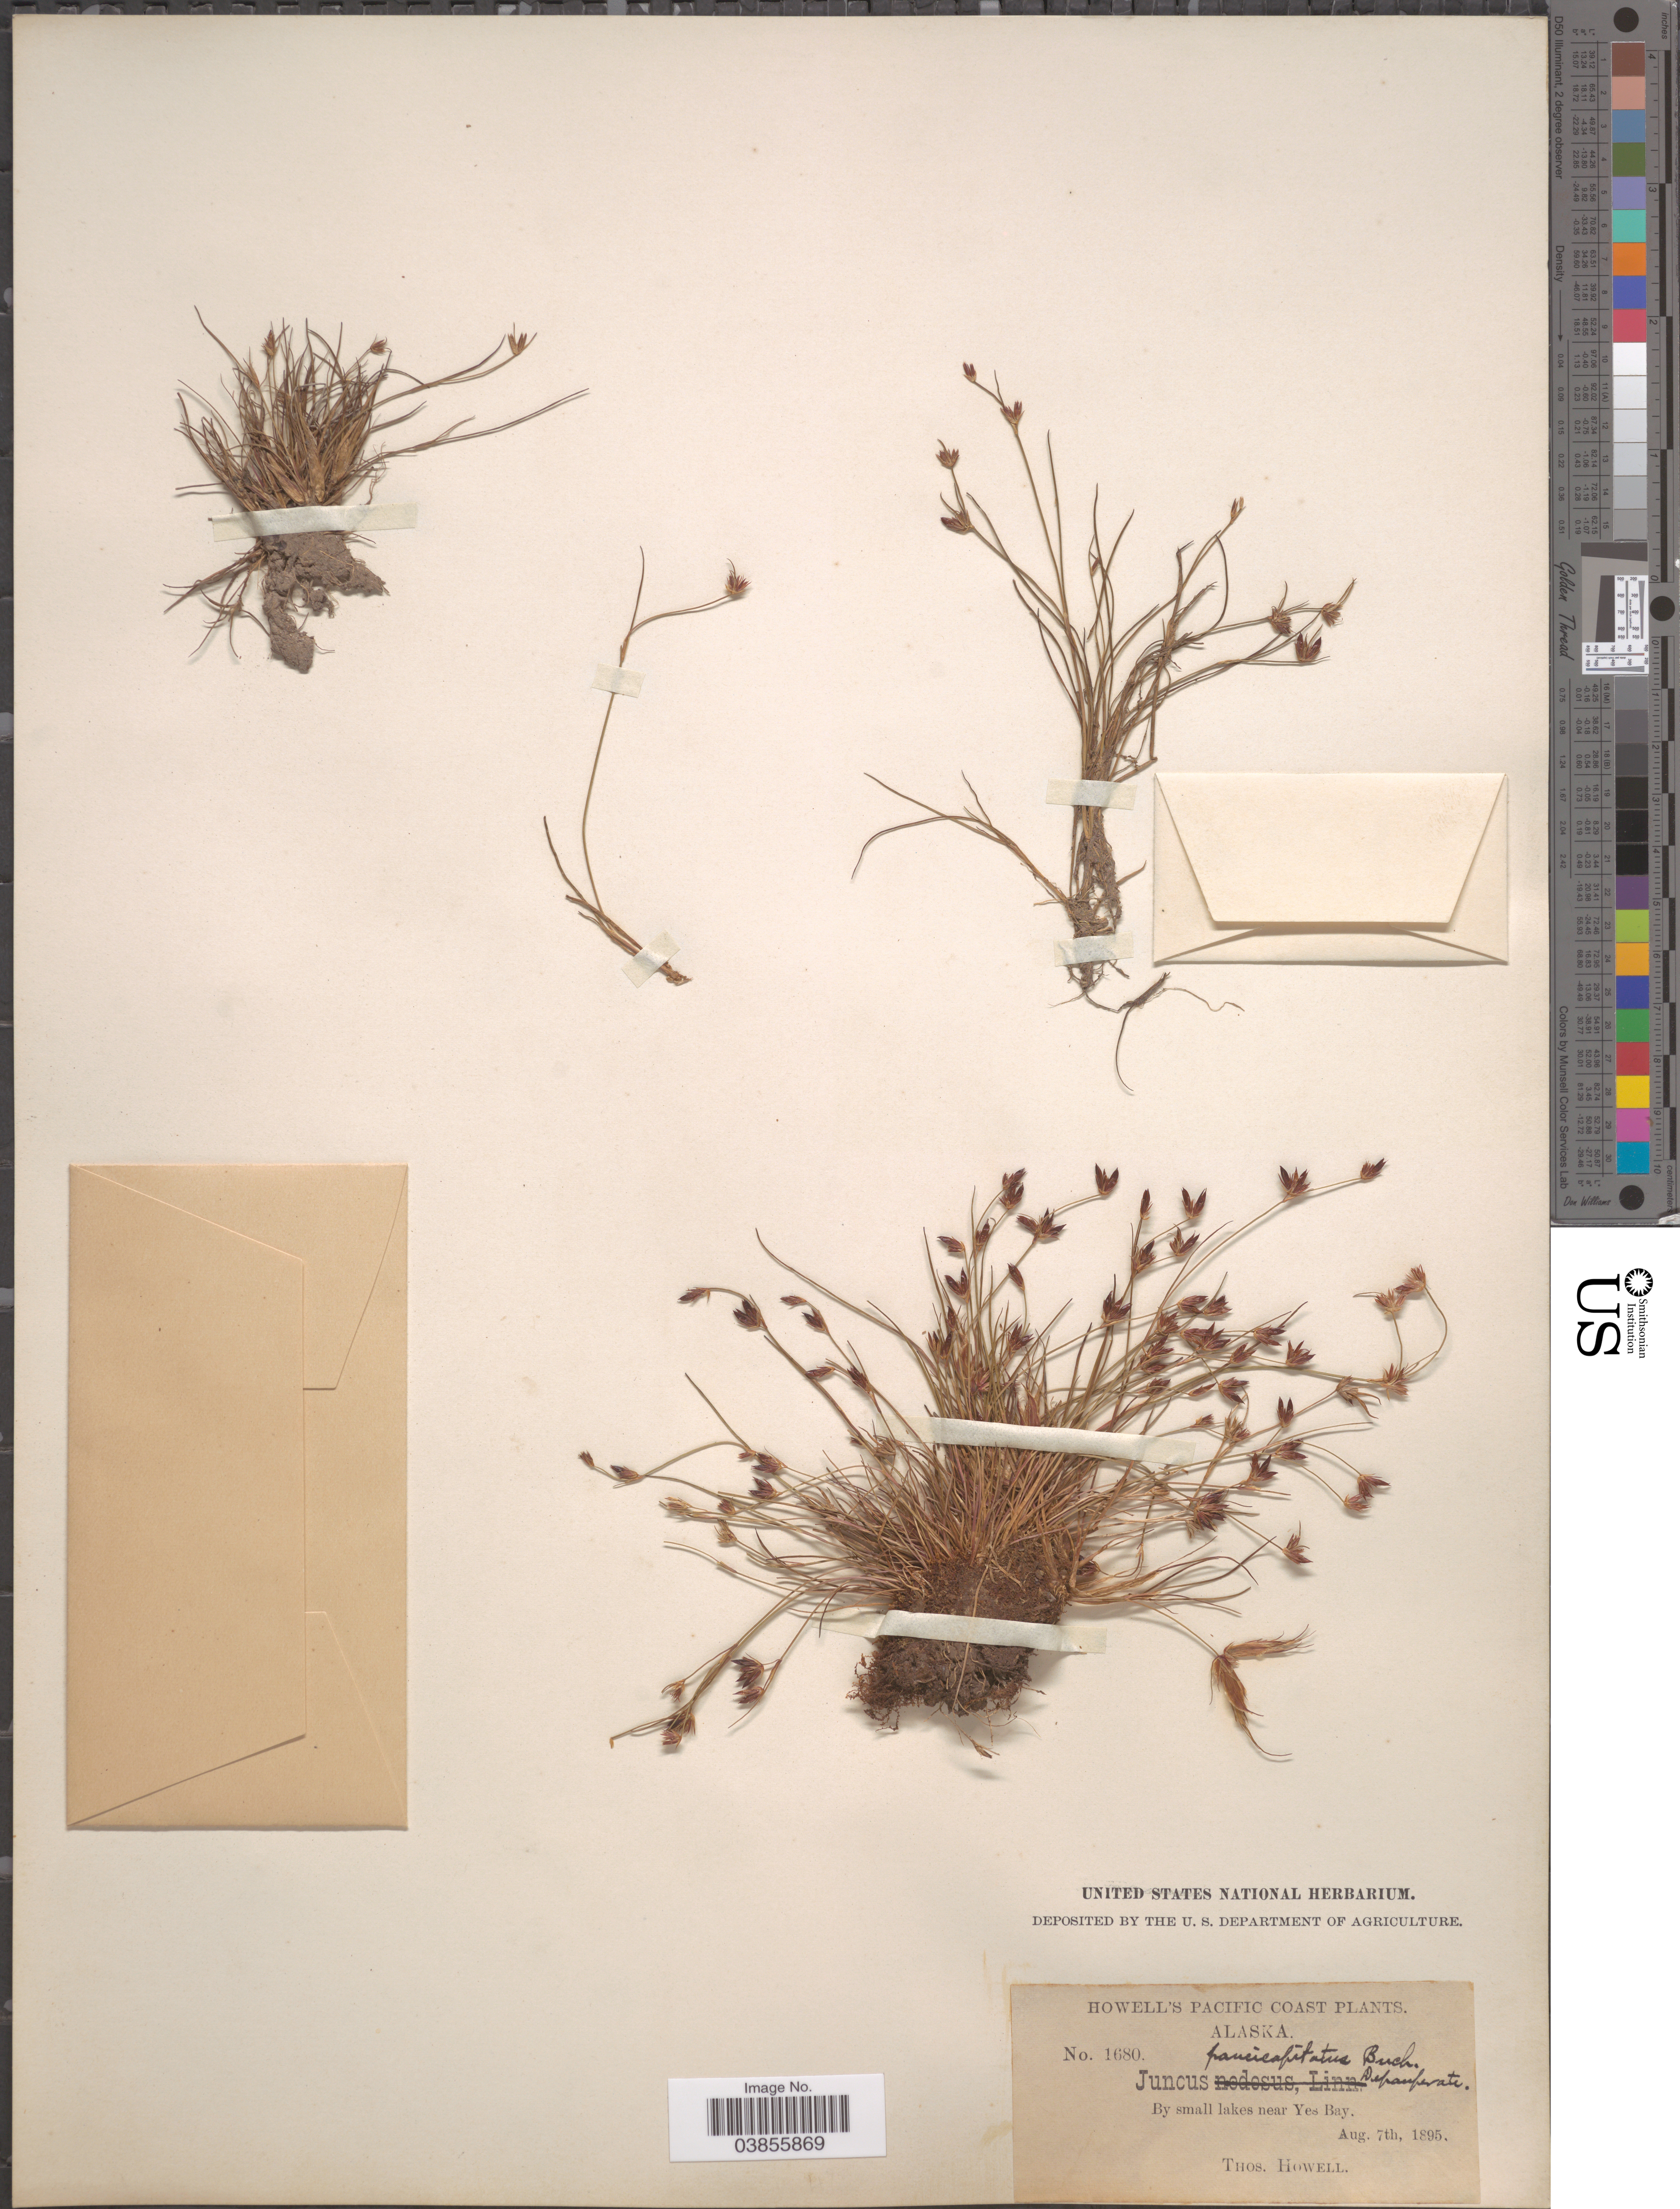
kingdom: Plantae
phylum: Tracheophyta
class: Liliopsida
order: Poales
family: Juncaceae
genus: Juncus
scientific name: Juncus oreganus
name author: S. Watson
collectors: T. Howell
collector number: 1680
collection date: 1895-08-07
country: United States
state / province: Alaska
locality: Pacific Coast. By small lakes near Yes Bay.